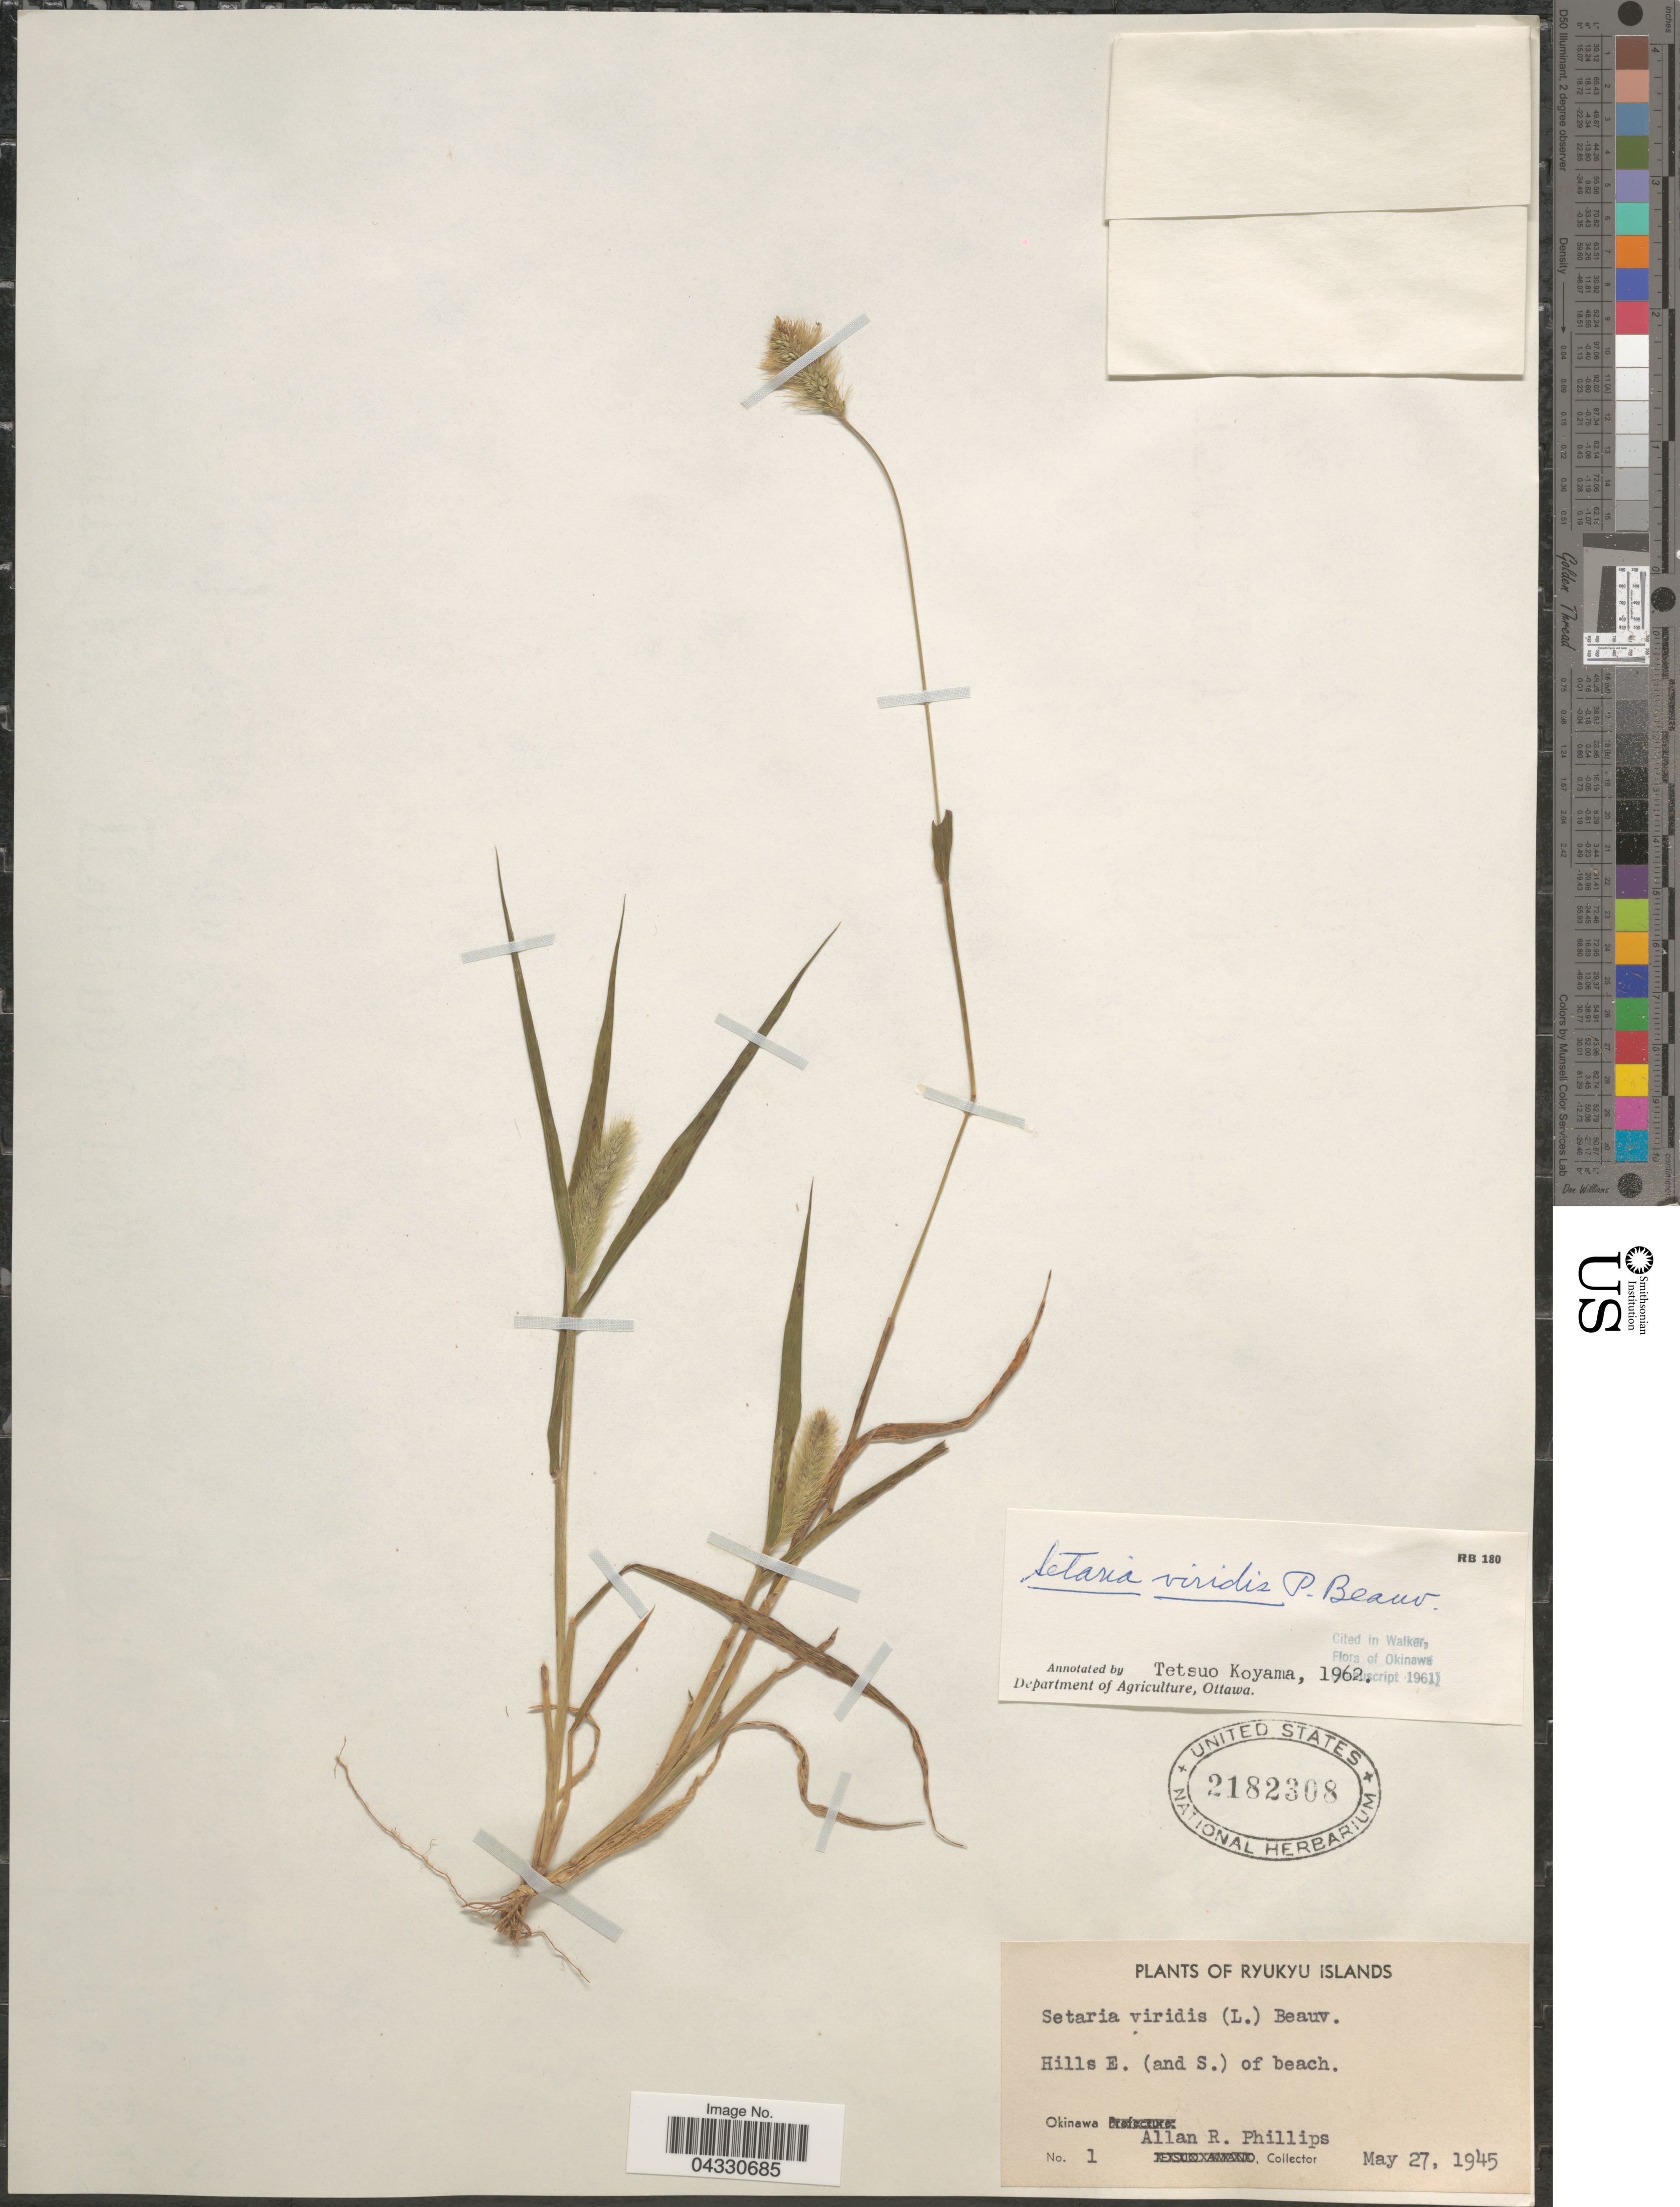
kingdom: Plantae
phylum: Tracheophyta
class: Liliopsida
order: Poales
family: Poaceae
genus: Setaria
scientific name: Setaria viridis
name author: (L.) P. Beauv.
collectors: A. R. Phillips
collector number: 1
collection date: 1945-05-27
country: Japan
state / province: Okinawa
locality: Ryukyu Islands. Hills E. (and S.) of beach.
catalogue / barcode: US 2182308